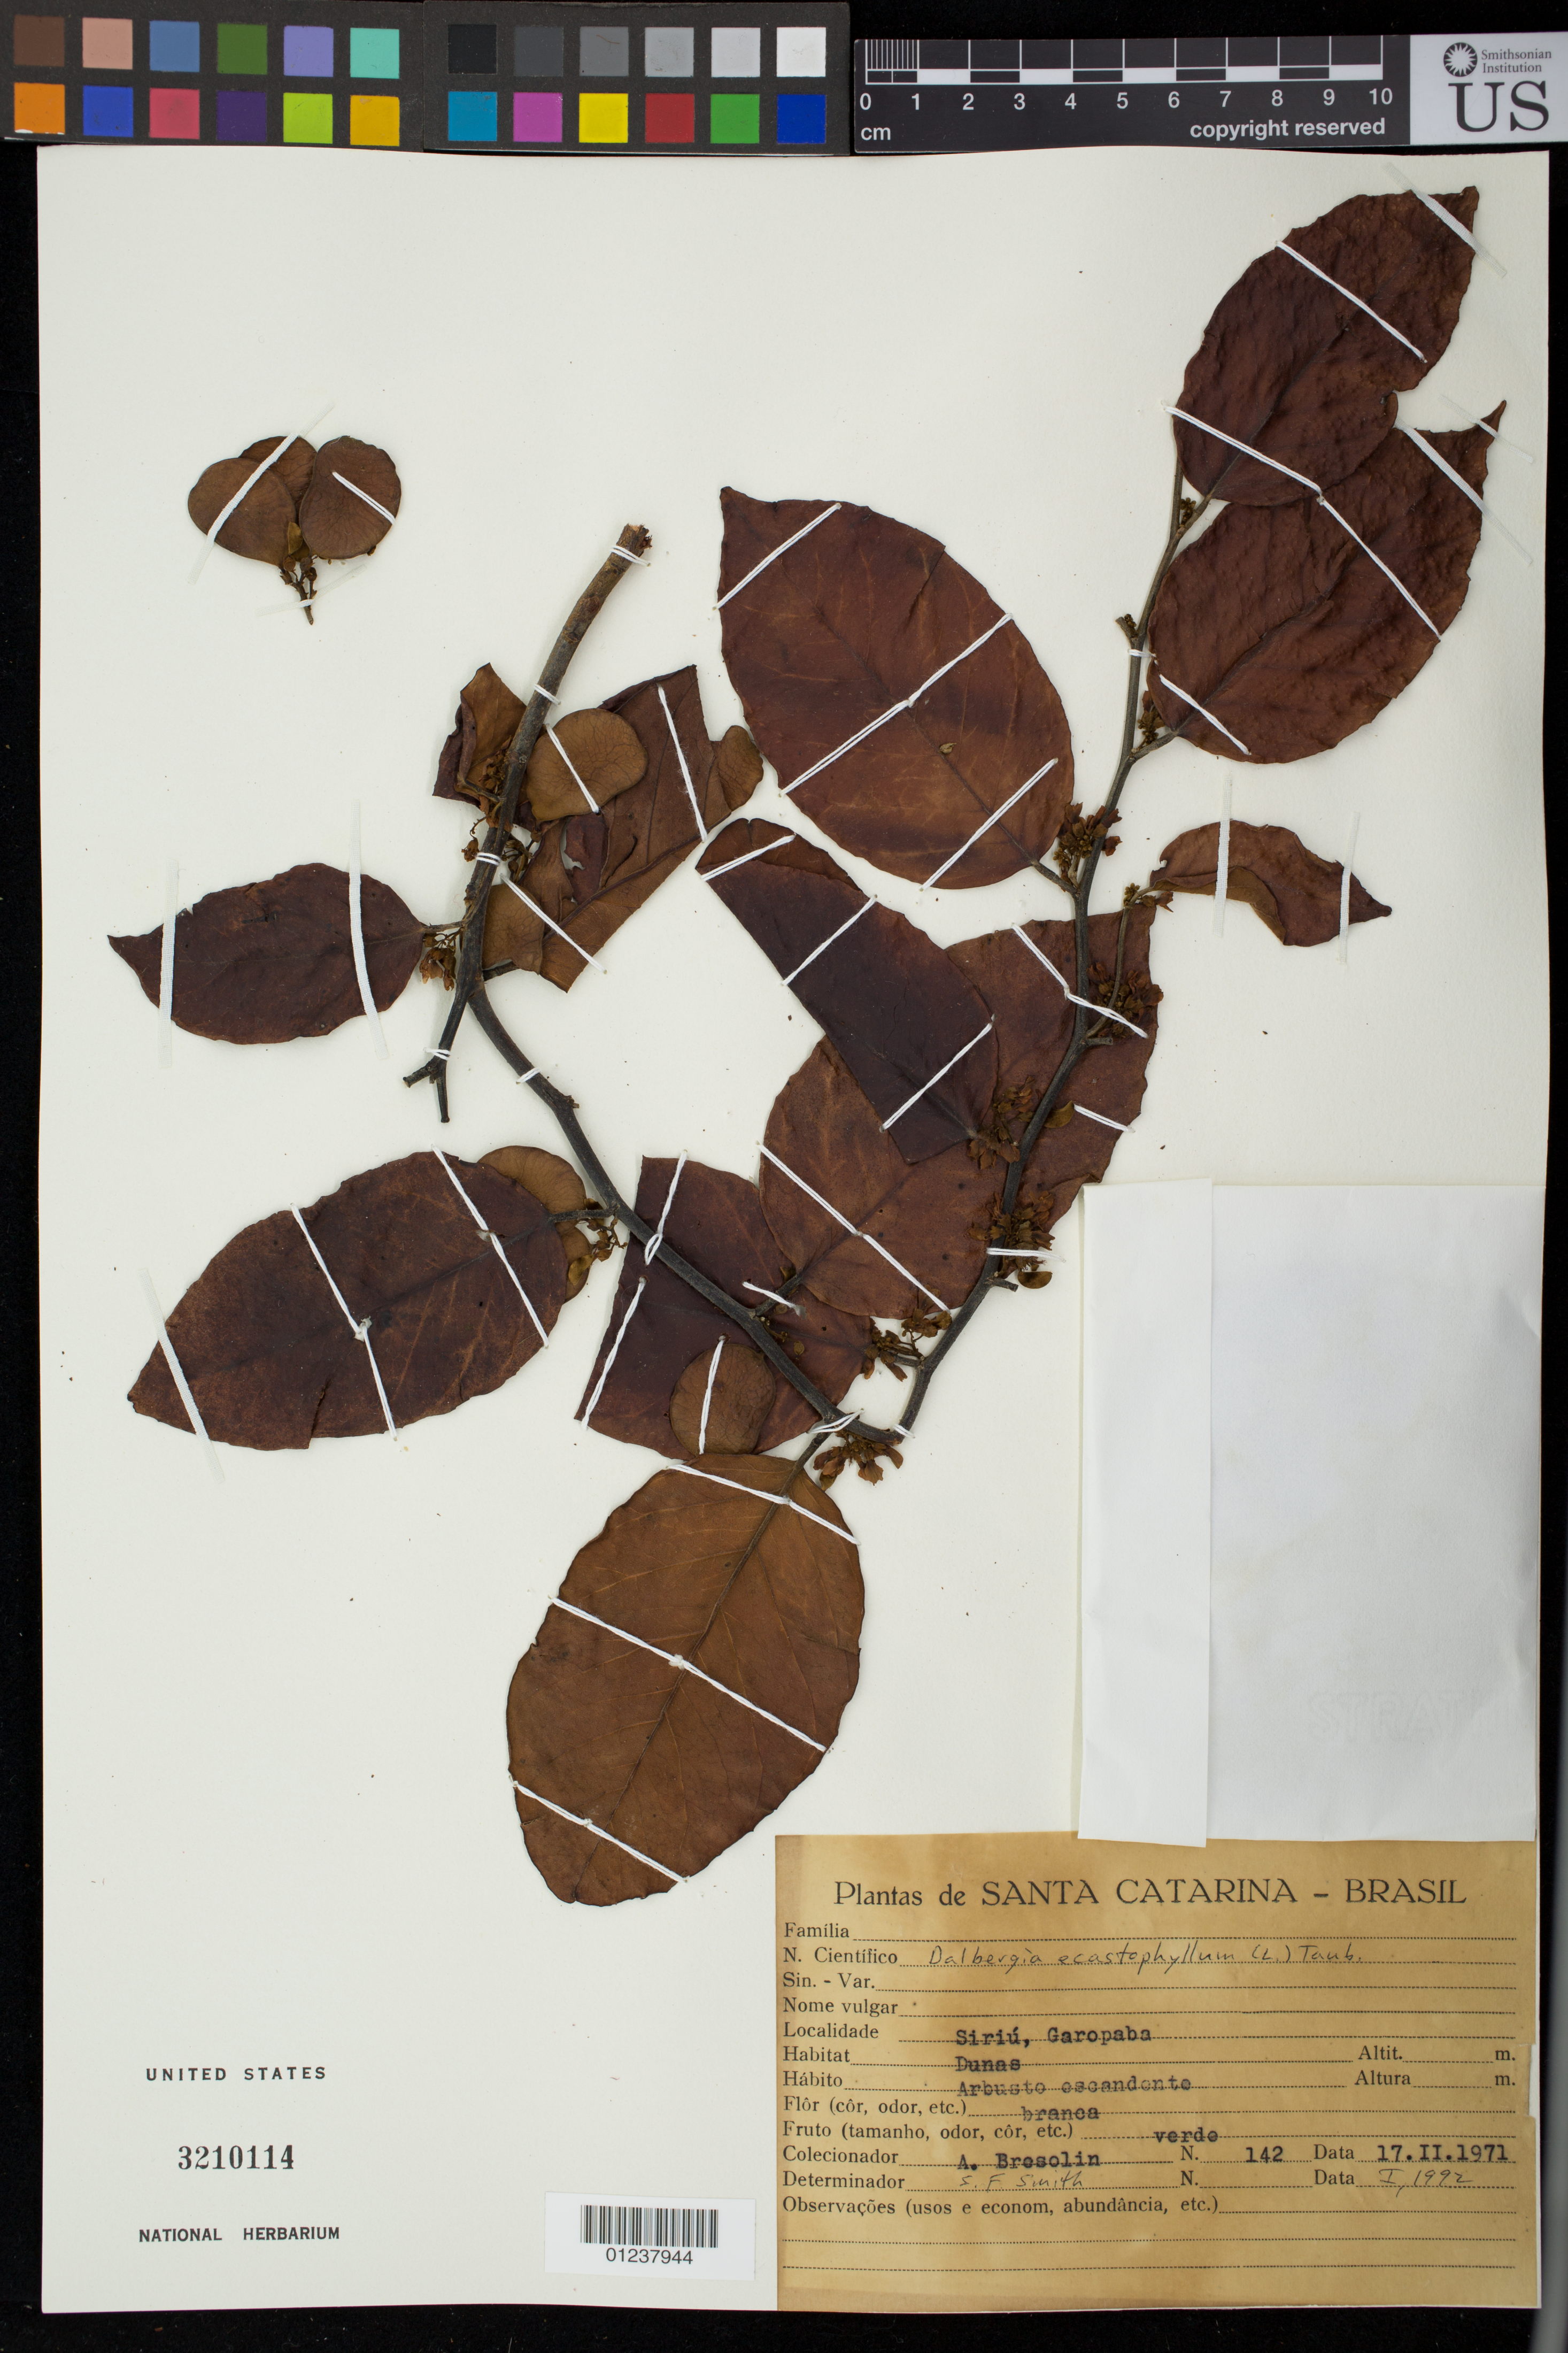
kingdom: Plantae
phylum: Tracheophyta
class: Magnoliopsida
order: Fabales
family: Fabaceae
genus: Dalbergia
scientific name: Dalbergia ecastaphyllum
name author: (L.) Taub.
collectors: A. Bresolin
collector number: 142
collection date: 1971-11-17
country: Brazil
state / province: Santa Catarina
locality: Siriu, Garopaba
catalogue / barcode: US 3210114